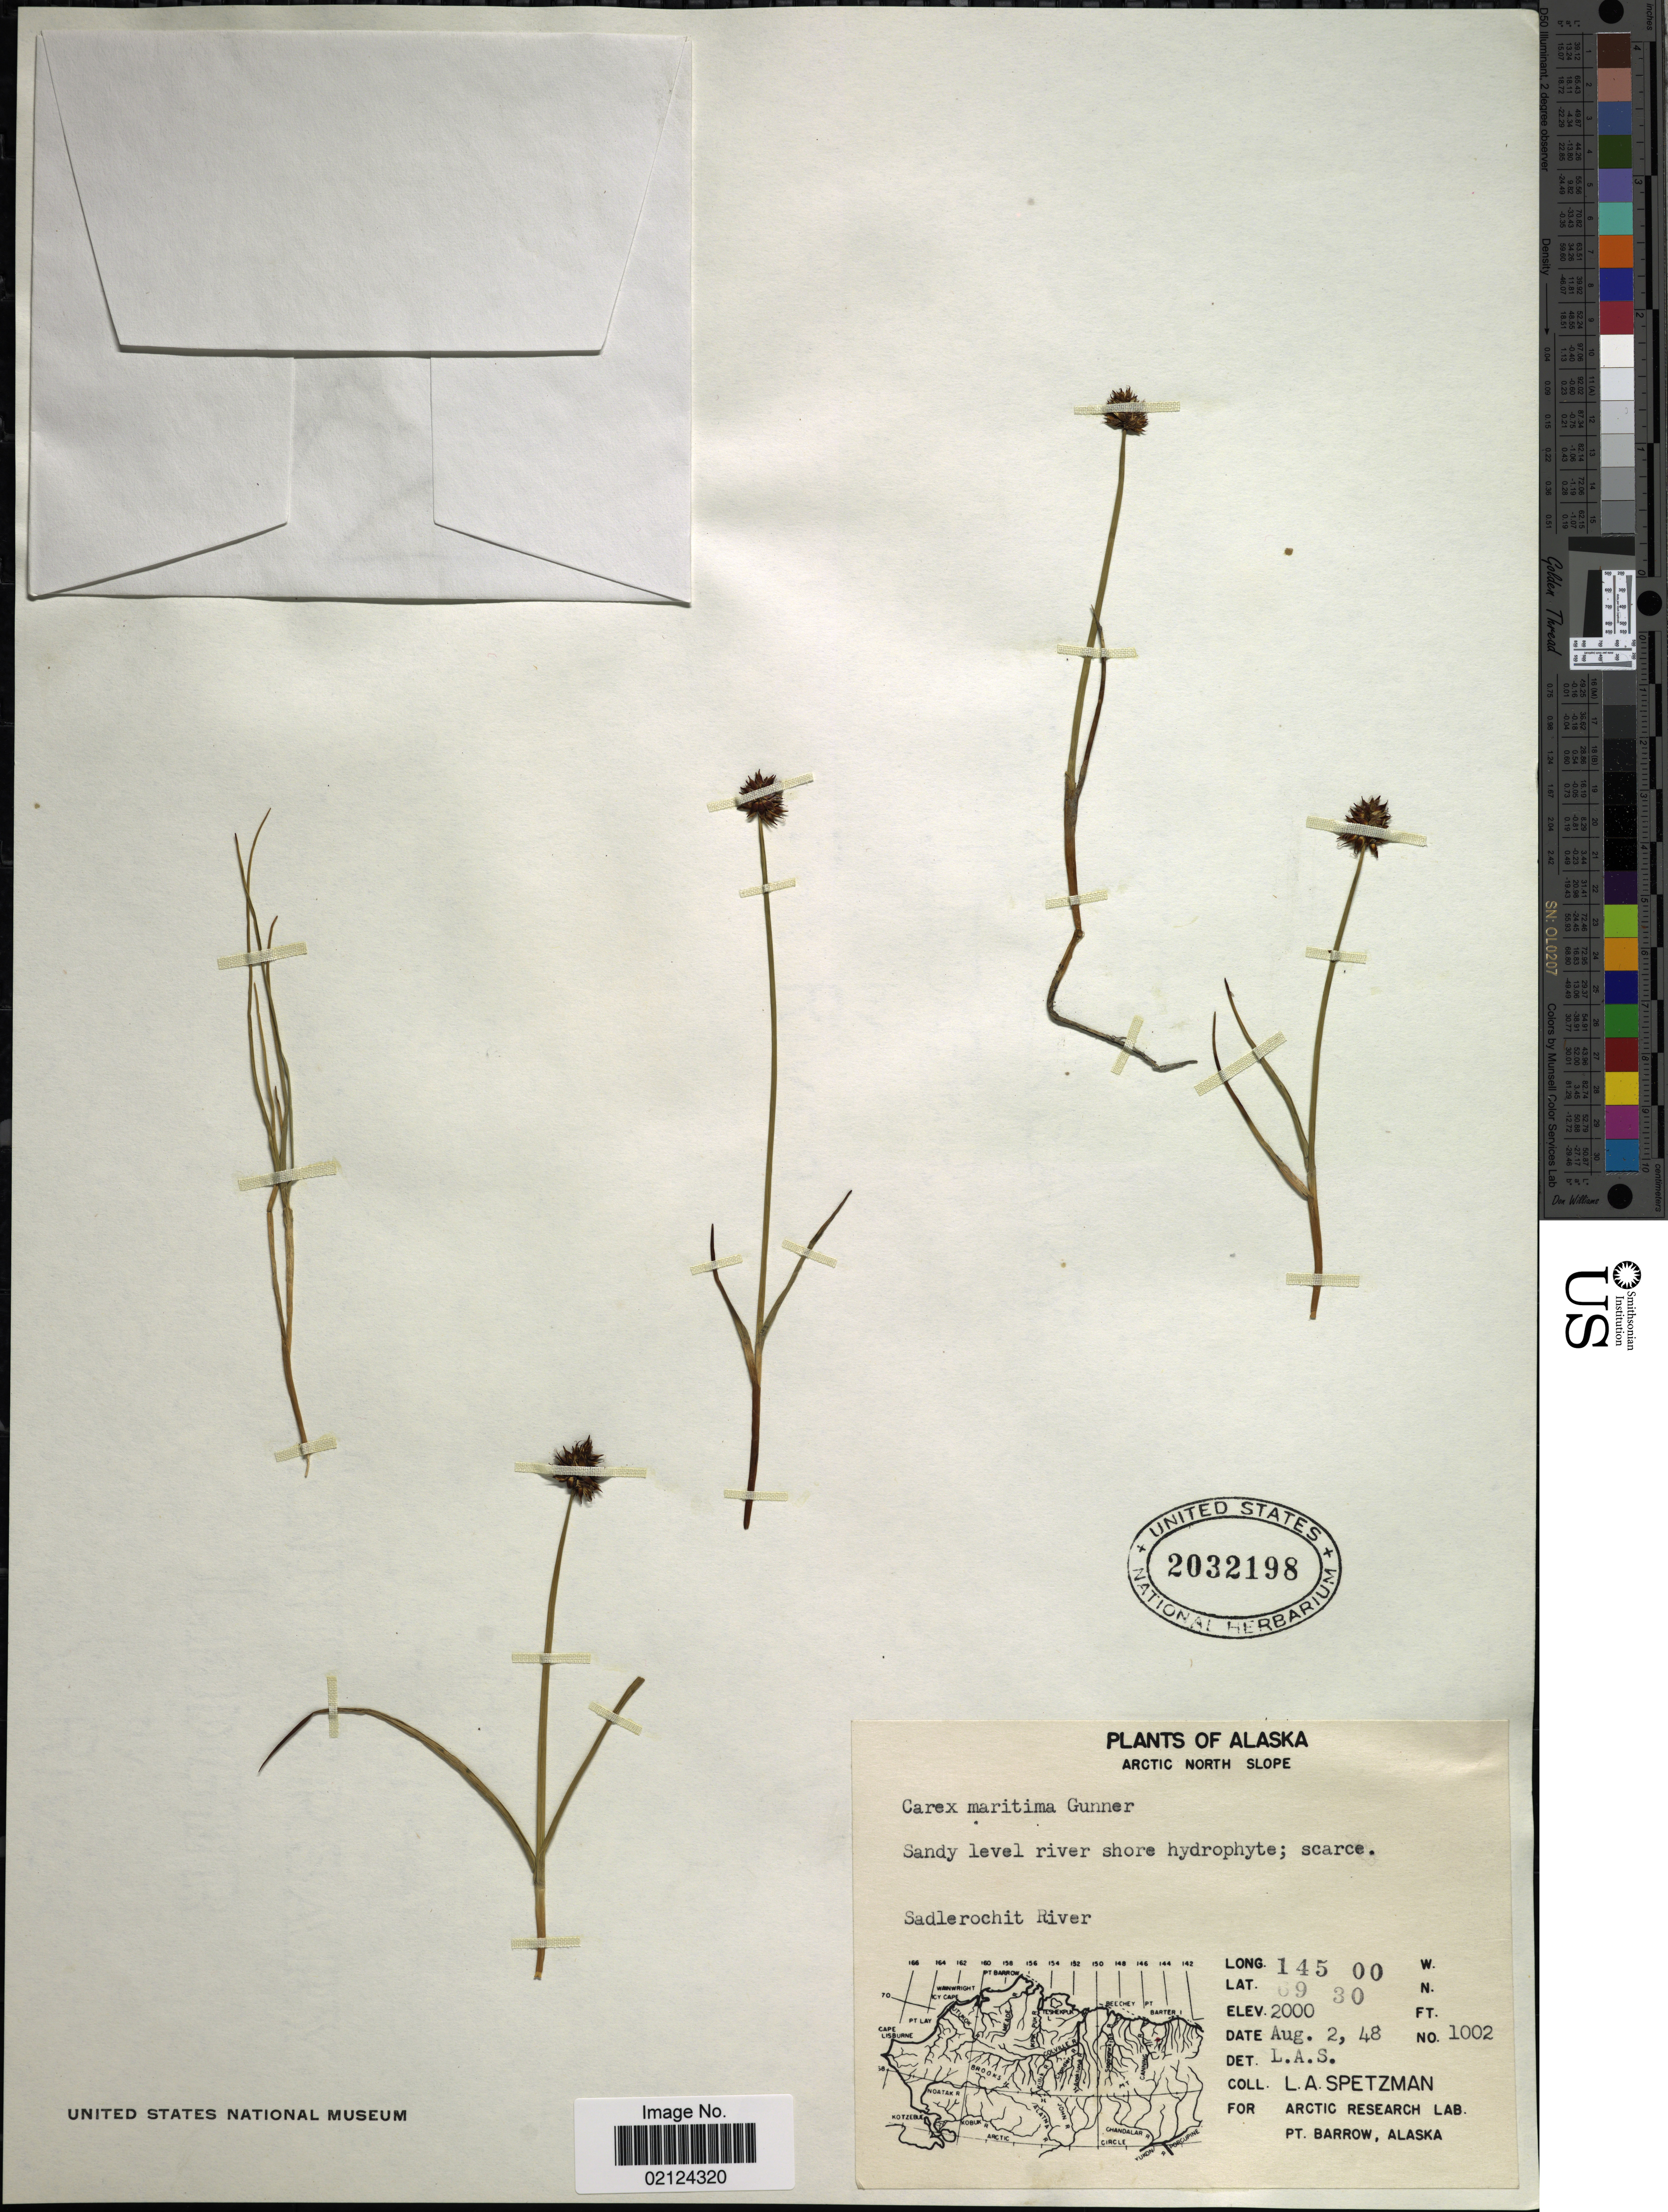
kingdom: Plantae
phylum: Tracheophyta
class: Liliopsida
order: Poales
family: Cyperaceae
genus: Carex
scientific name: Carex maritima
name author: Gunnerus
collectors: L. Spetzman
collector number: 1002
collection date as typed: Transcribed d/m/y: 2/8/48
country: United States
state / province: Alaska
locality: Arctic North Slope. Sadlerochit River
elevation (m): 610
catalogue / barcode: US 2032198